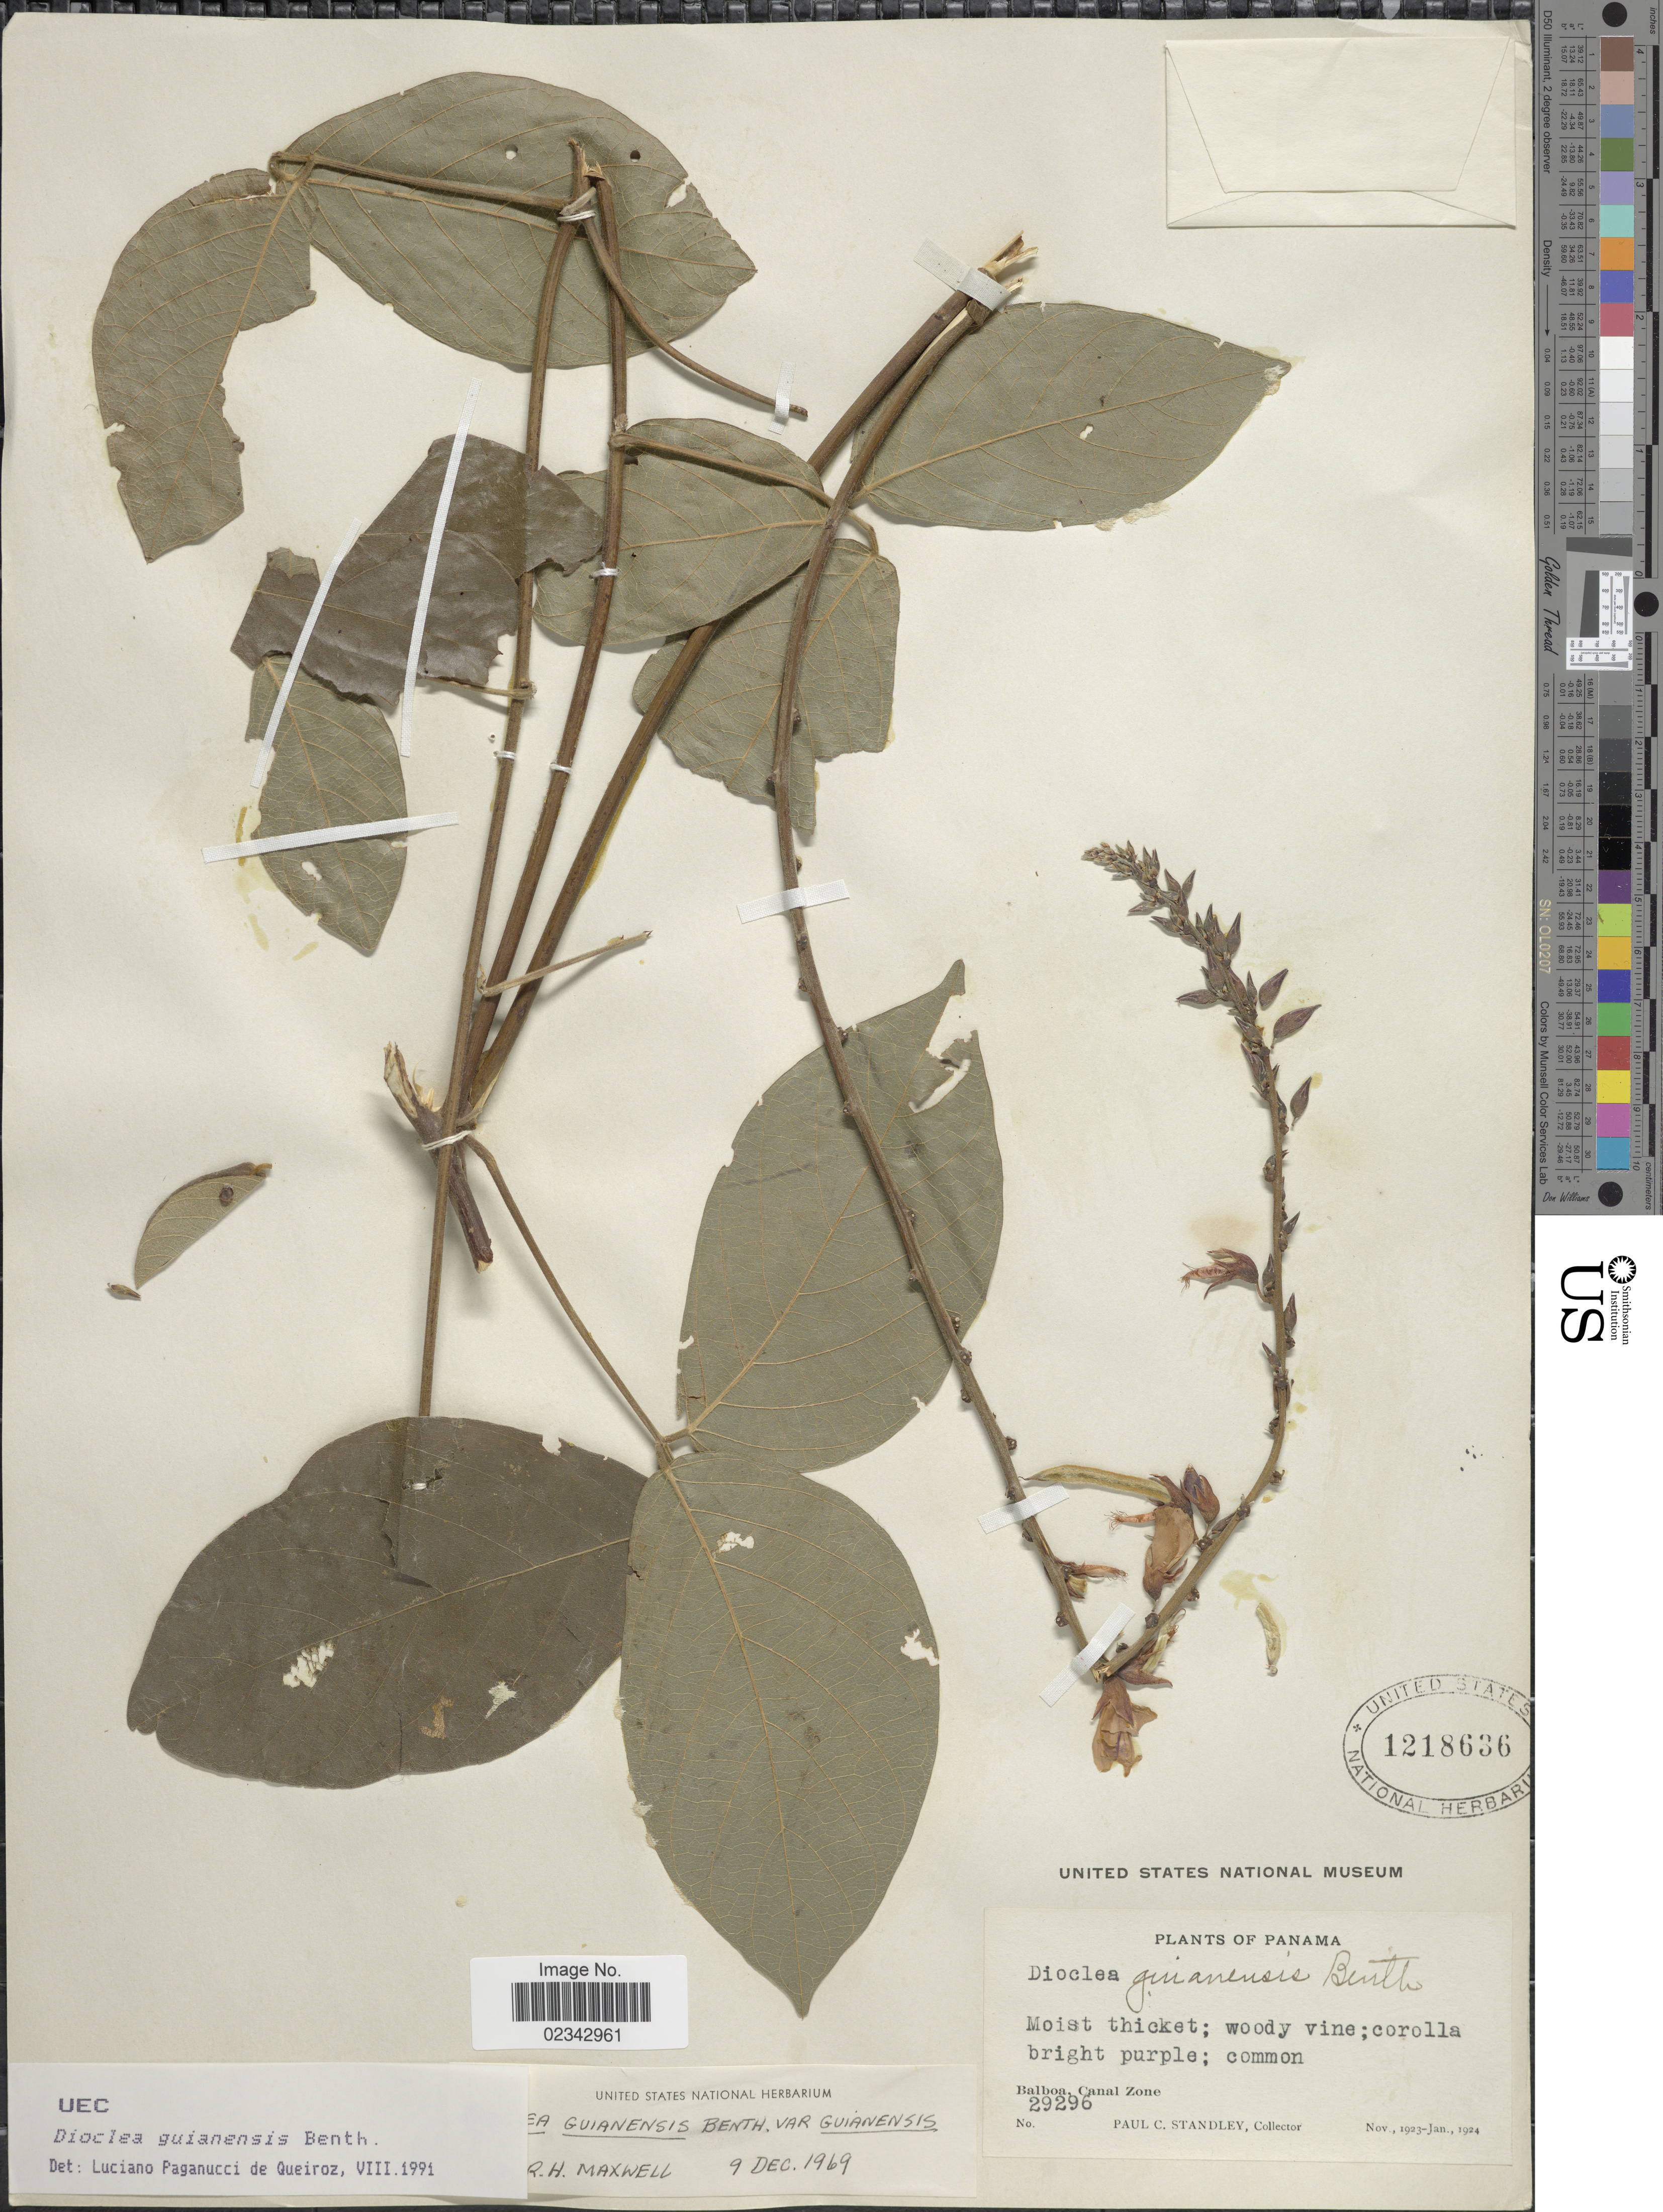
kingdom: Plantae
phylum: Tracheophyta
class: Magnoliopsida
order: Fabales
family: Fabaceae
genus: Dioclea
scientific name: Dioclea guianensis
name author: Benth.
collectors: P. C. Standley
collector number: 29296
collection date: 1923-11/1924-01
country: Panama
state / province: Colón / Panamá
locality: Moist thicket; common, Balboa, Canal Zone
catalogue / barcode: US 1218636